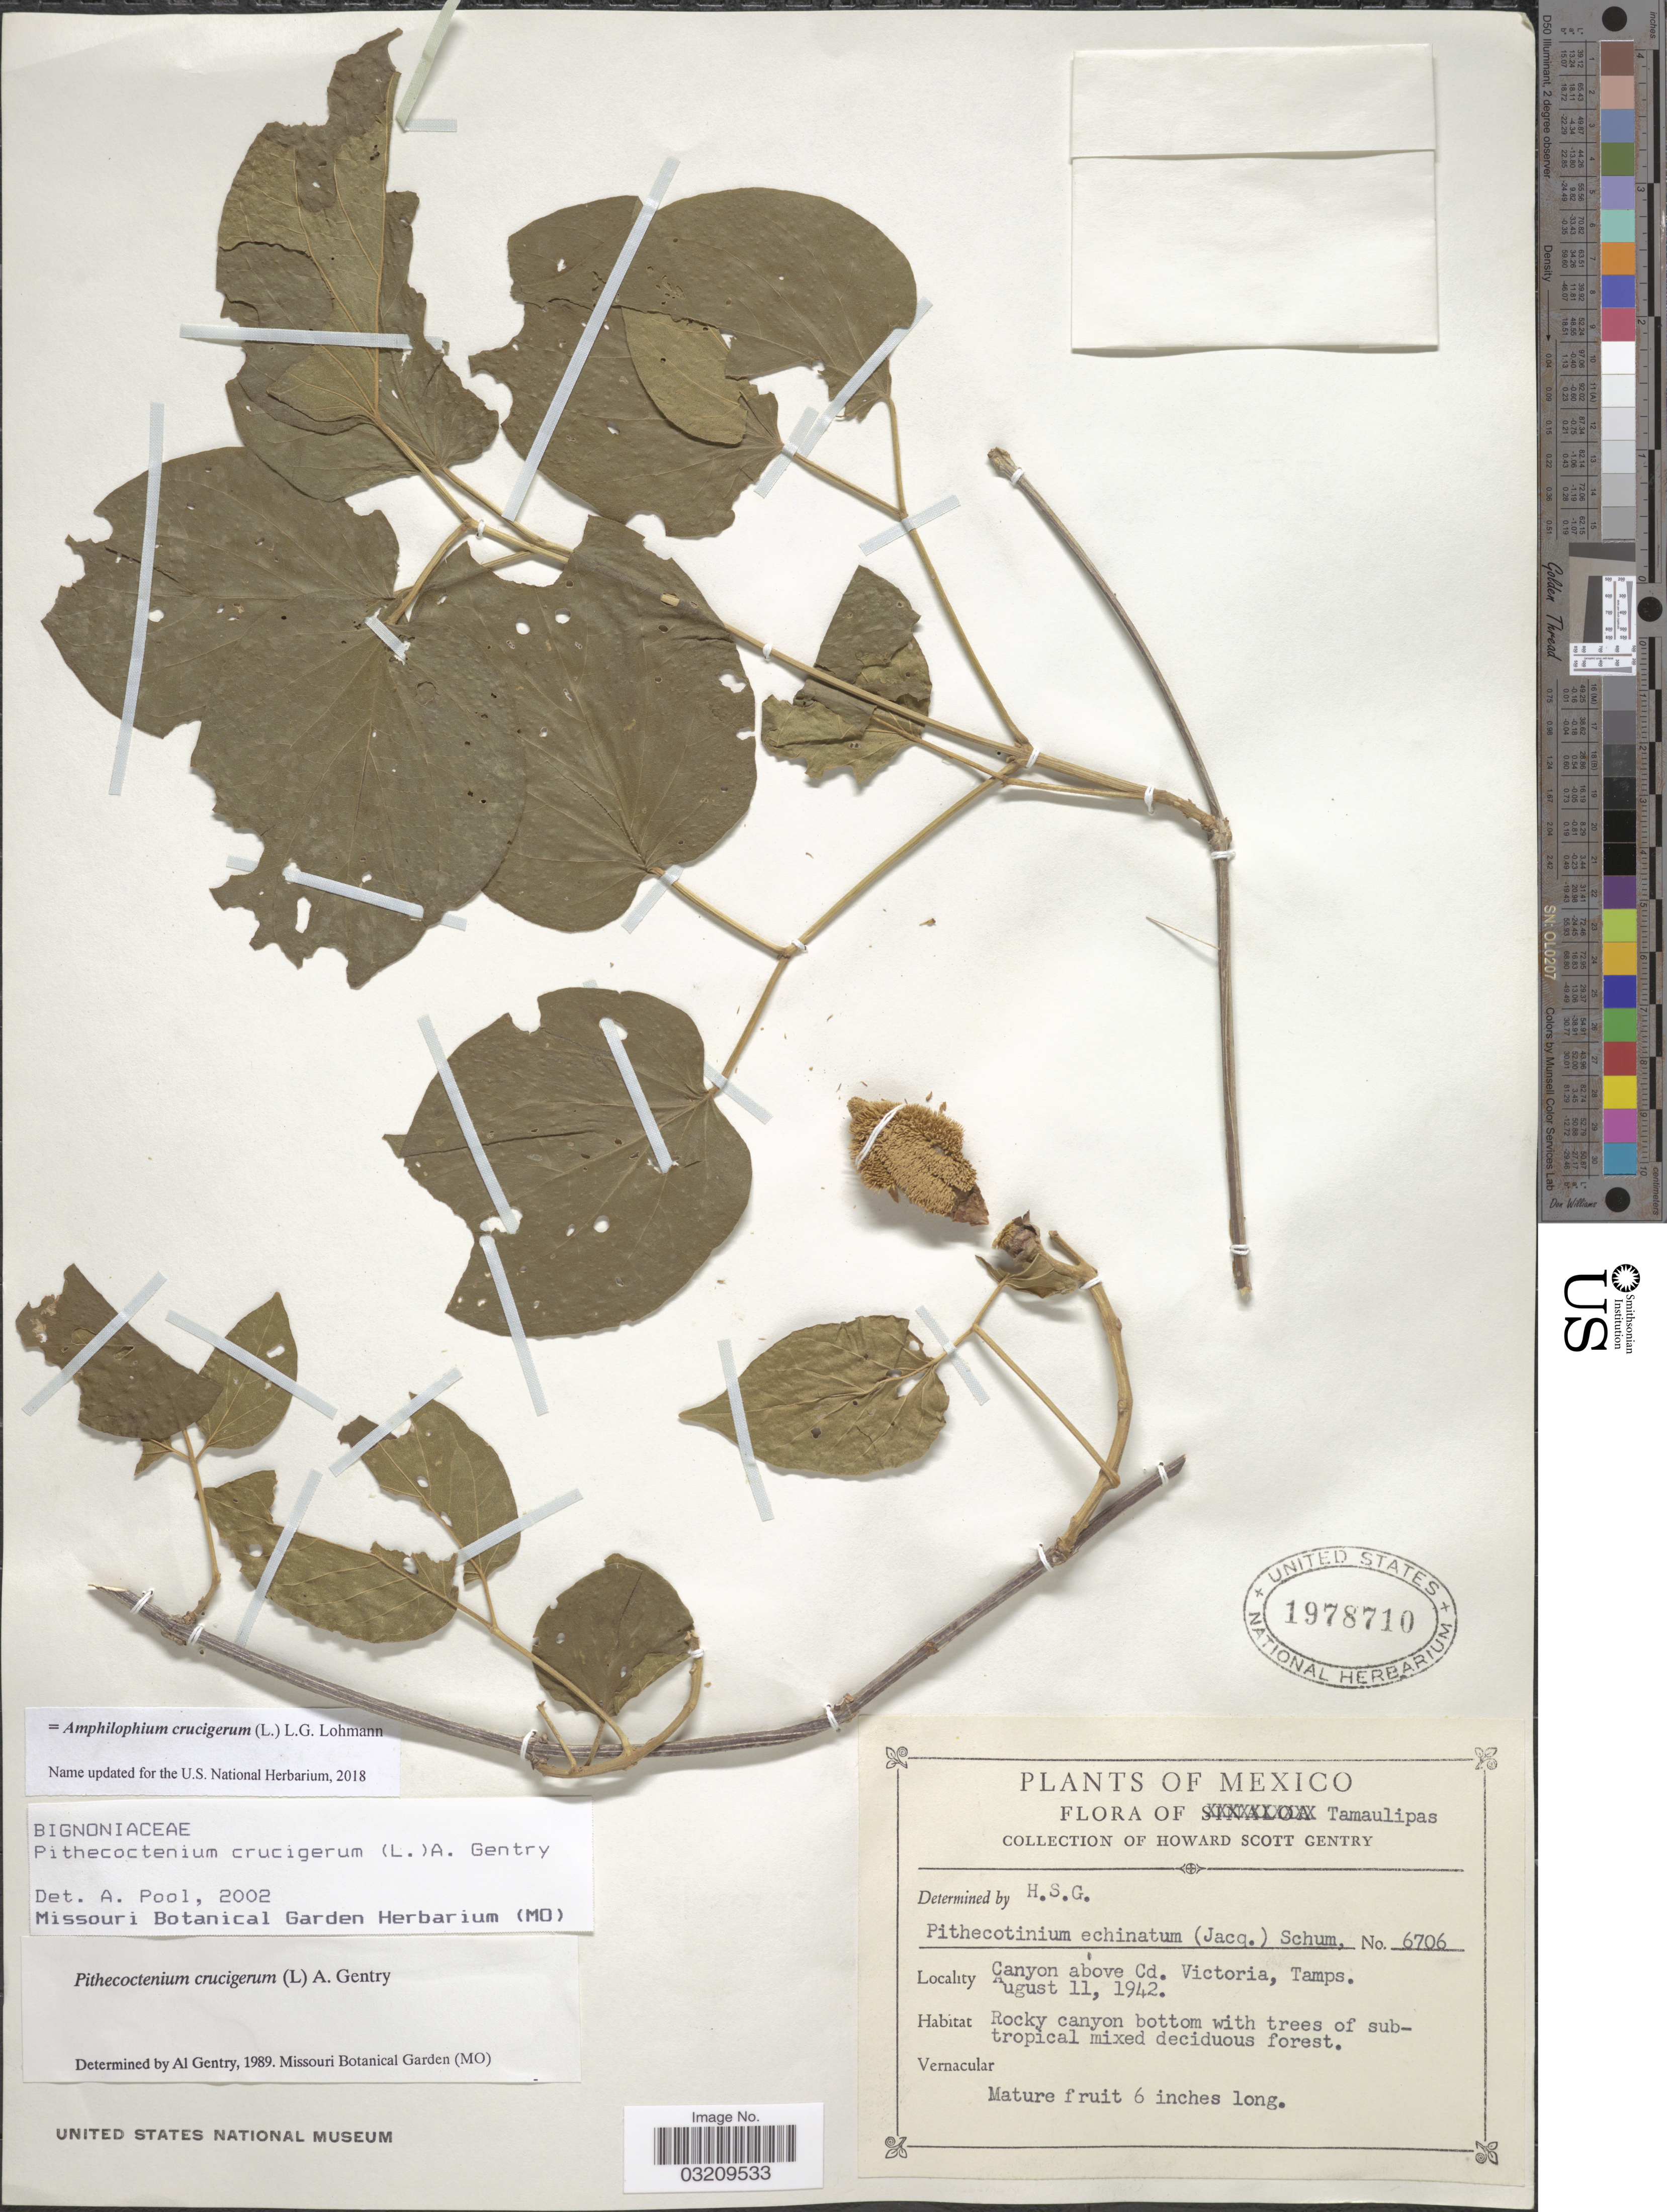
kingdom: Plantae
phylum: Tracheophyta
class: Magnoliopsida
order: Lamiales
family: Bignoniaceae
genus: Amphilophium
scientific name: Amphilophium crucigerum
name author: (L.) L.G. Lohmann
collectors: H. S. Gentry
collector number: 6706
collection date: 1942-08-11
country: Mexico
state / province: Tamaulipas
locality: Canyon above Cd. Victoria, Tamps.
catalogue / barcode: US 1978710